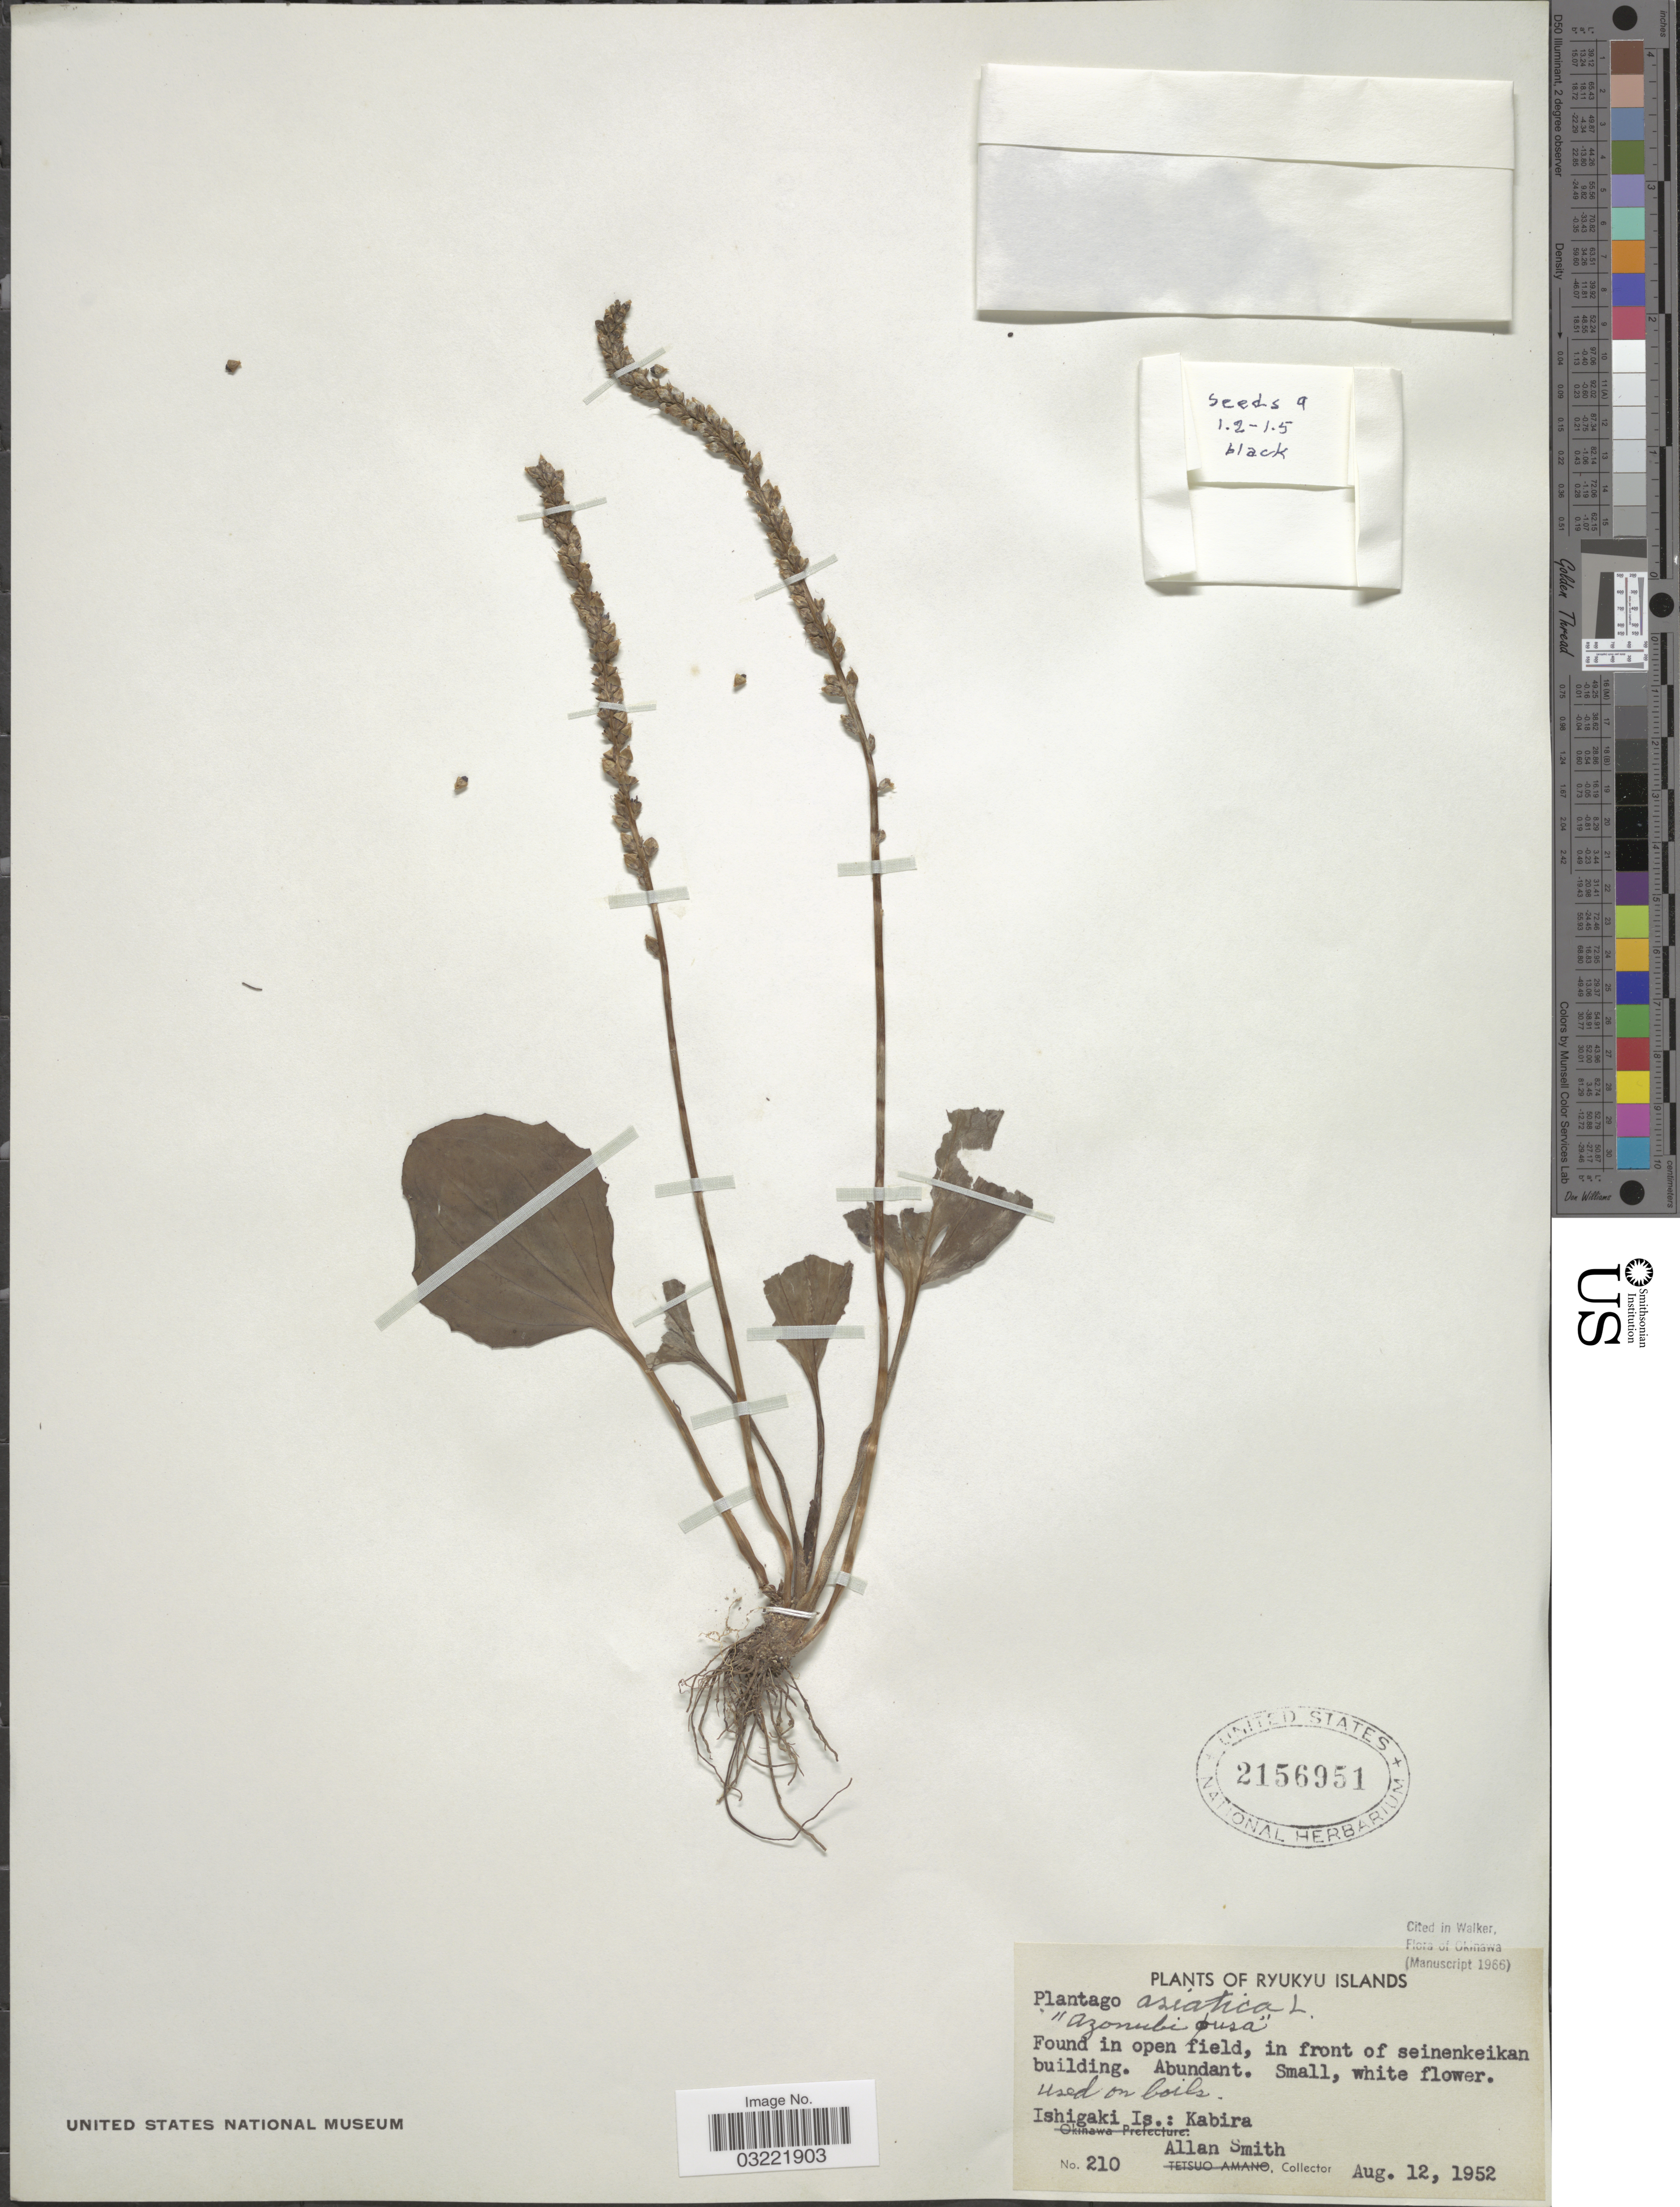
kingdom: Plantae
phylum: Tracheophyta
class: Magnoliopsida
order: Lamiales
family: Plantaginaceae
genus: Plantago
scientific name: Plantago asiatica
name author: L.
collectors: A. Smith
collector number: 210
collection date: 1952-08-12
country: Japan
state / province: Okinawa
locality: Ryukyu Islands. Ishigaki Is.: Kabira.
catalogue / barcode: US 2156951